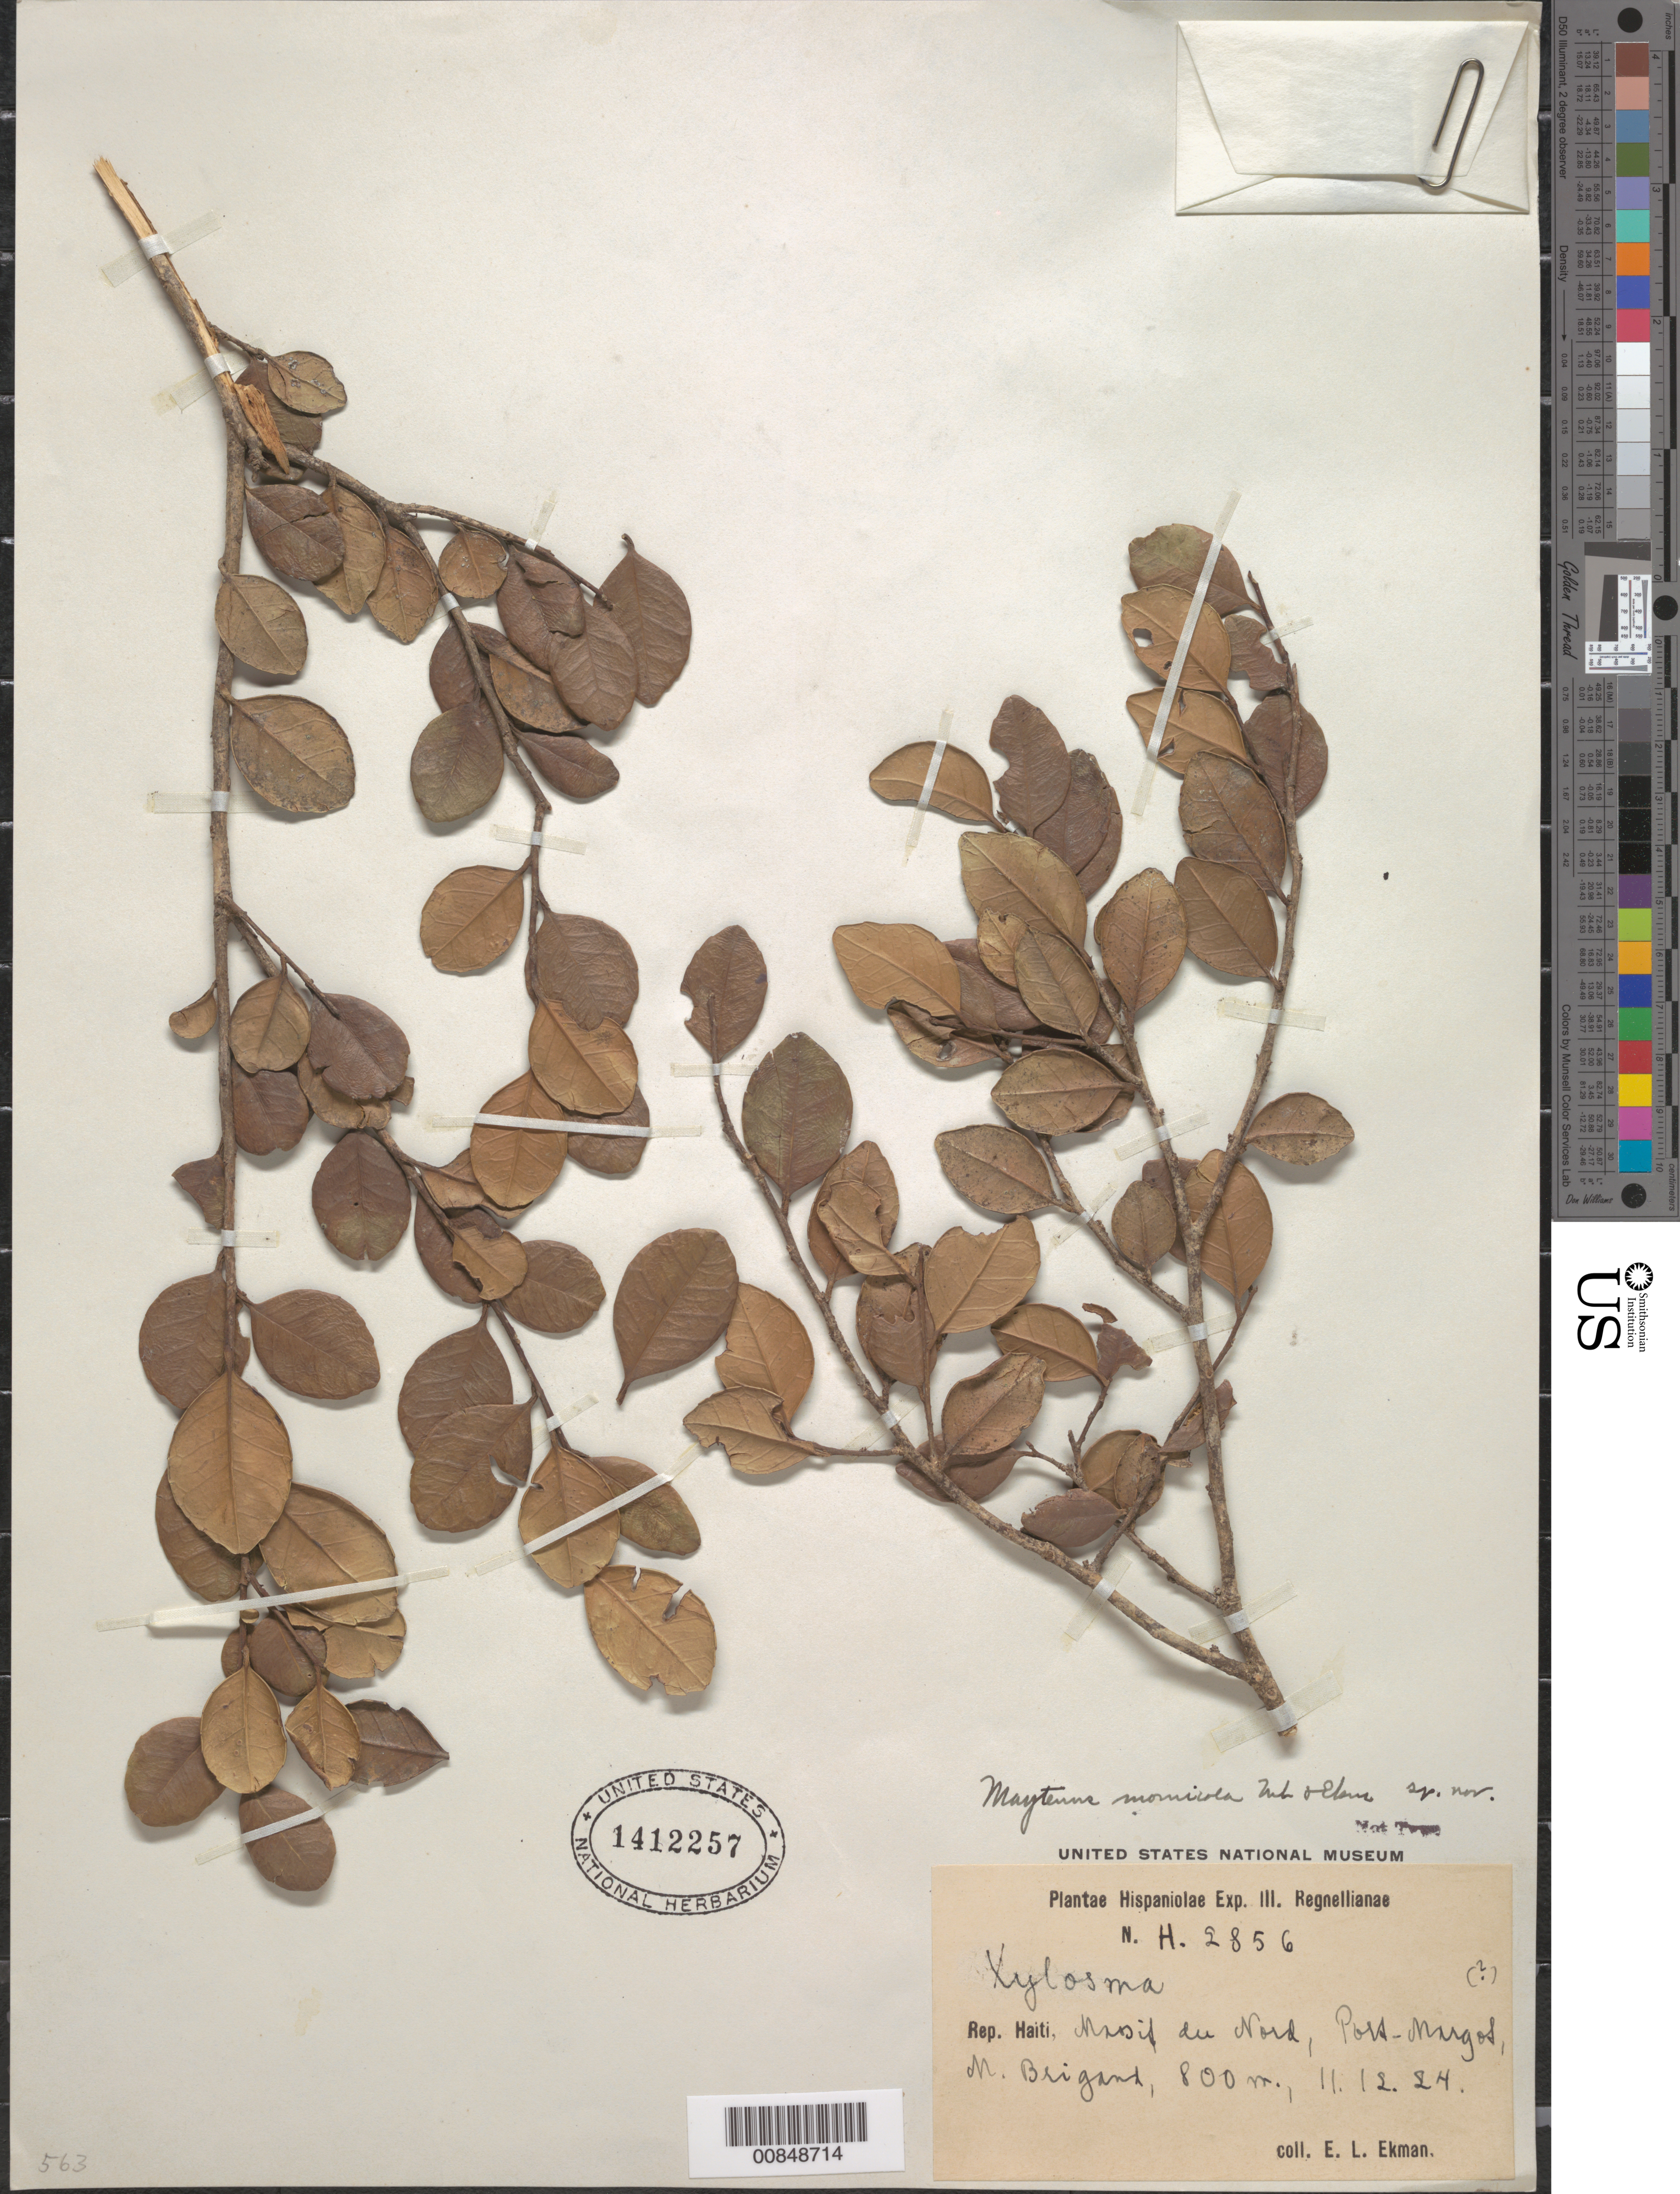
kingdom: Plantae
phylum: Tracheophyta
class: Magnoliopsida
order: Celastrales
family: Celastraceae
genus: Maytenus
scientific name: Maytenus mornicola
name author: Urb. & Ekman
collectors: E. L. Ekman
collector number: H 2856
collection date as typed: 11 Dec 1924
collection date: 1924-12-11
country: Haiti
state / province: Nord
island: Hispaniola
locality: Massif du Nord, Port-Margot, M. Brigant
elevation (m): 800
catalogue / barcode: US 1412257